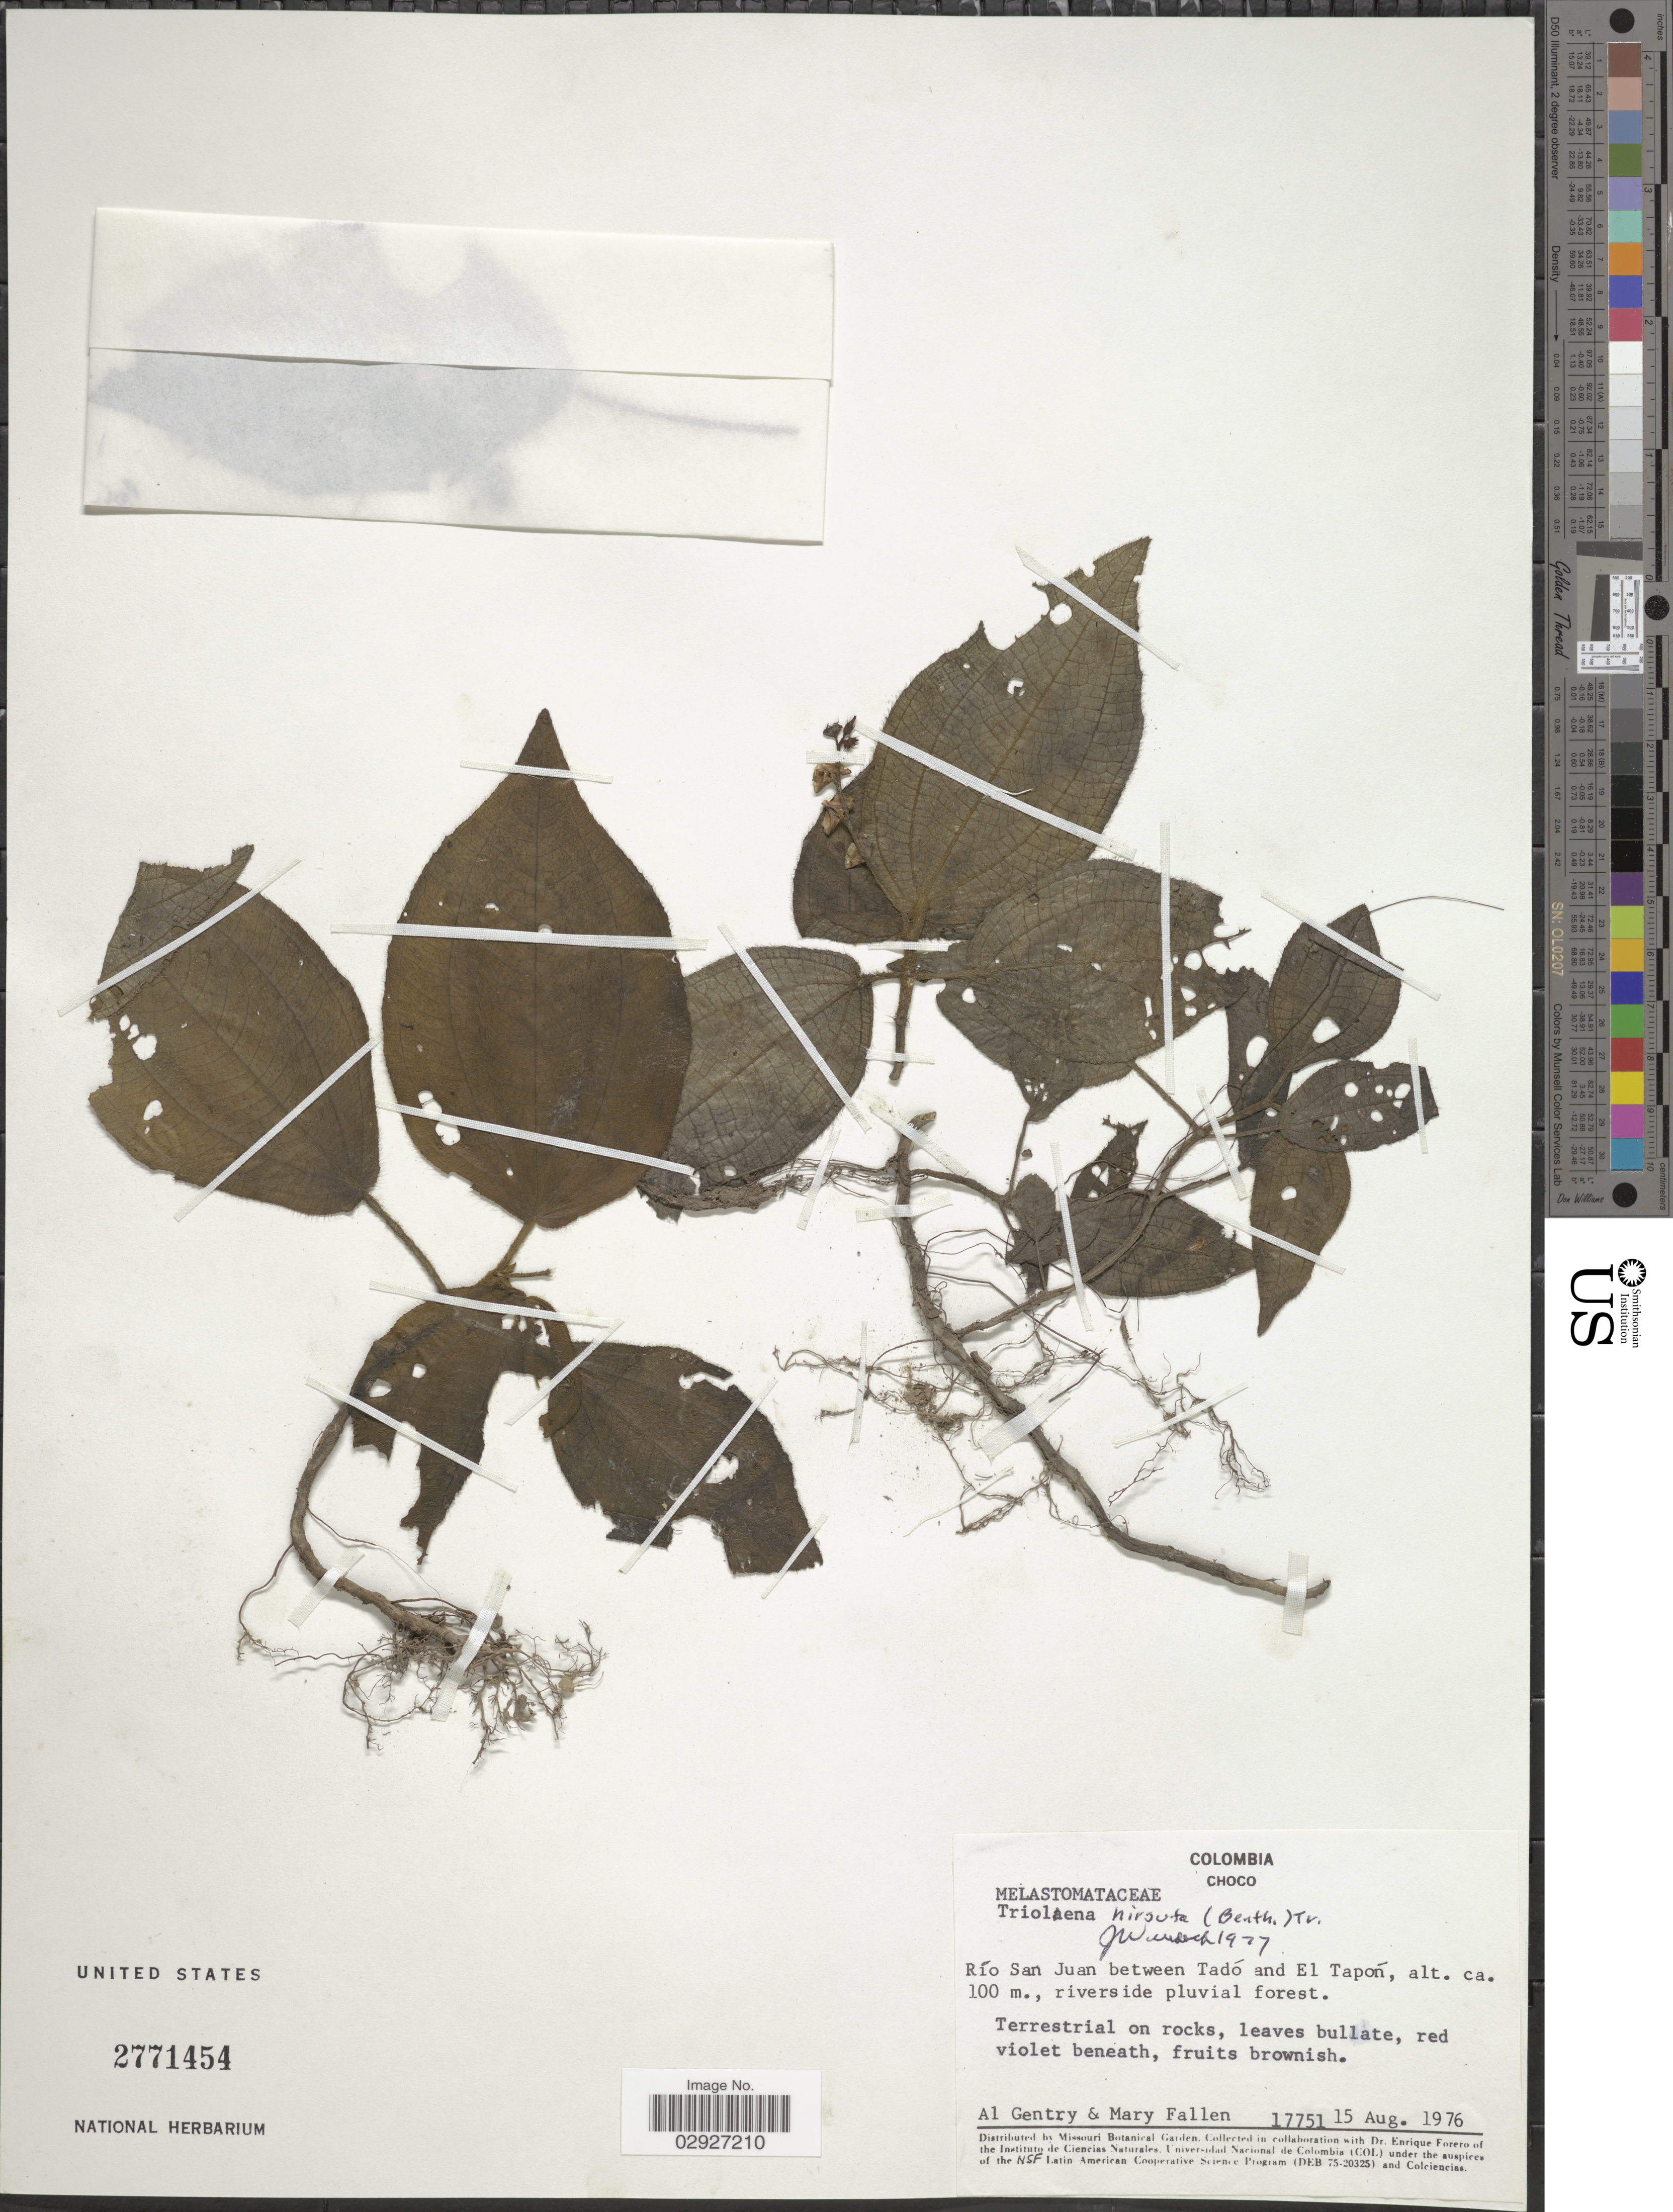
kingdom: Plantae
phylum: Tracheophyta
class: Magnoliopsida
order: Myrtales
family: Melastomataceae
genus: Triolena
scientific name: Triolena hirsuta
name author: (Benth.) Triana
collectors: A. H. Gentry & M. Fallen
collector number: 17751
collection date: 1976-08-15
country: Colombia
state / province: Chocó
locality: Río San Juan between Tadó and El Tapón.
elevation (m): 100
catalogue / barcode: US 2771454